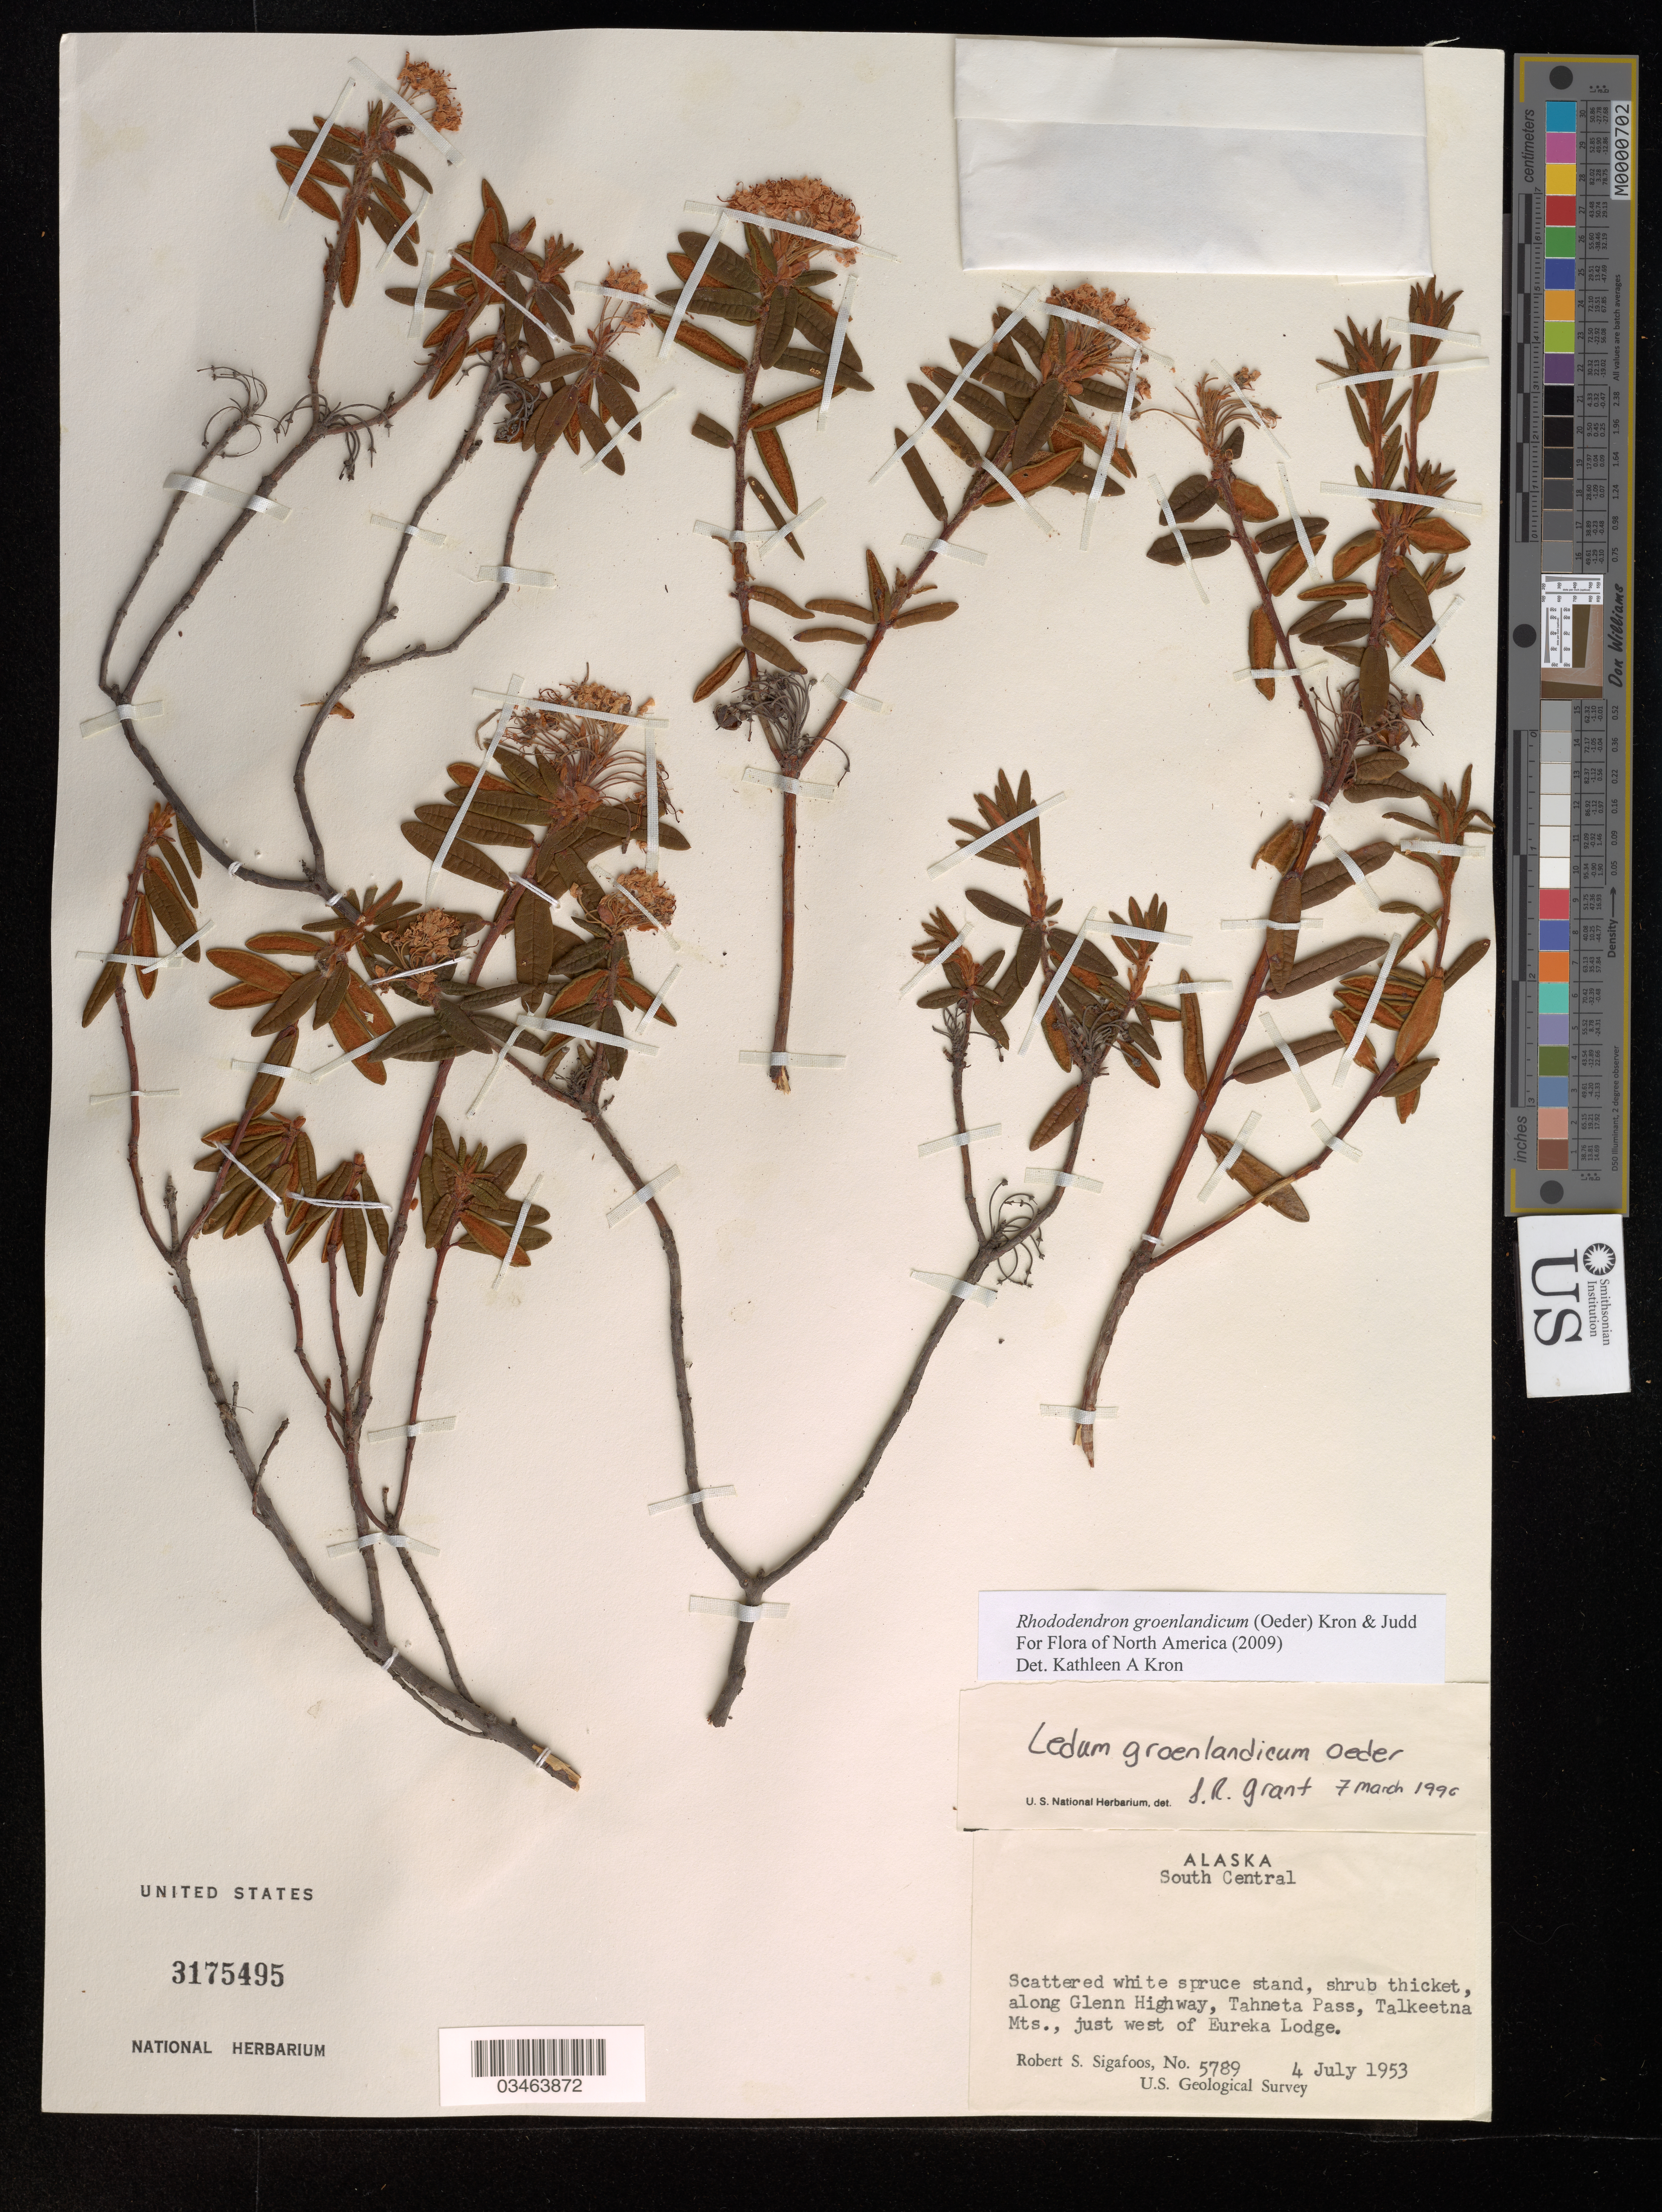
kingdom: Plantae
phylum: Tracheophyta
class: Magnoliopsida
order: Ericales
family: Ericaceae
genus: Rhododendron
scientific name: Rhododendron groenlandicum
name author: (Oeder) Kron & Judd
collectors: R. Sigafoos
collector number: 5789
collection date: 1953-07-04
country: United States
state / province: Alaska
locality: South Central. Scattered white spruce stand, shrub thicket, along Glenn Highway, Tahneta Pass, Talkeetna Mts., just west of Eureka Lodge. U.S. Geological Survey.?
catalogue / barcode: US 3175495